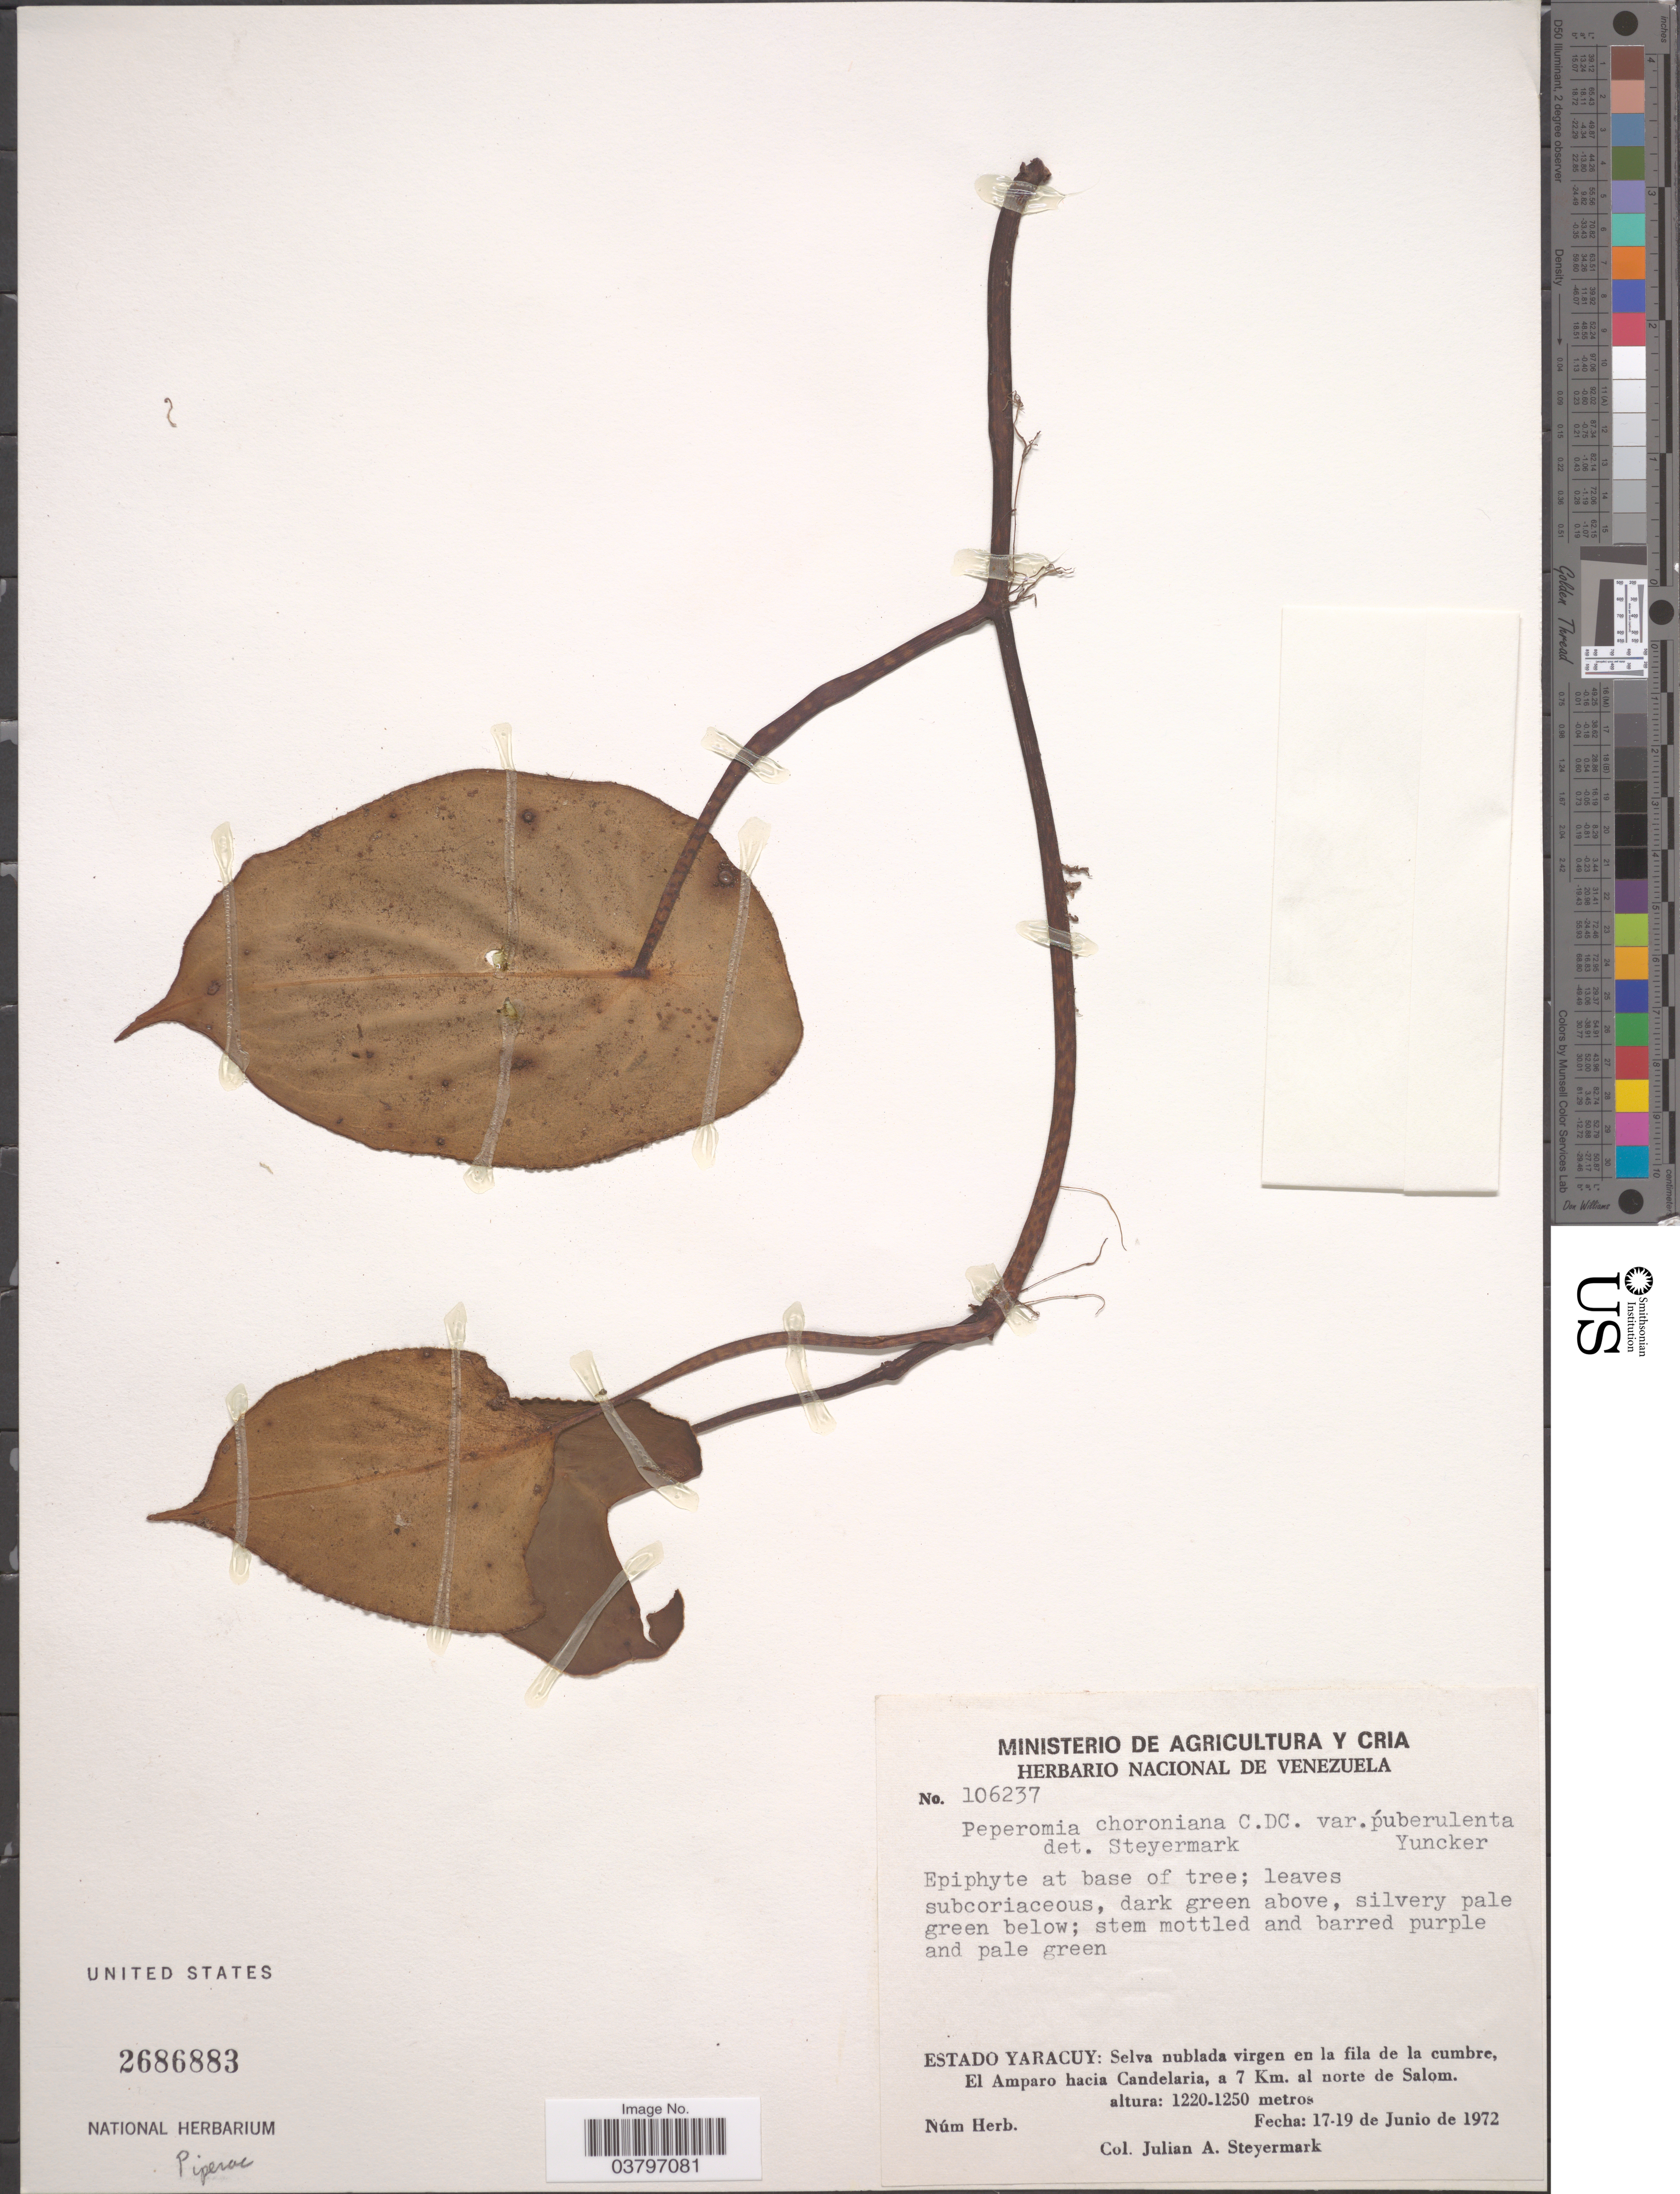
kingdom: Plantae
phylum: Tracheophyta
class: Magnoliopsida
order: Piperales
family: Piperaceae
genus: Peperomia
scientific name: Peperomia choroniana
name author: C. DC.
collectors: J. Steyermark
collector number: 106237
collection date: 1972-06-17/1972-06-19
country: Venezuela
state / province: Yaracuy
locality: Selva nublada virgen en la fila de la cumbre, El Amparo hacia Candelaria, a 7 Km. al norte de Salom.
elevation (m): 1220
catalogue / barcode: US 2686883